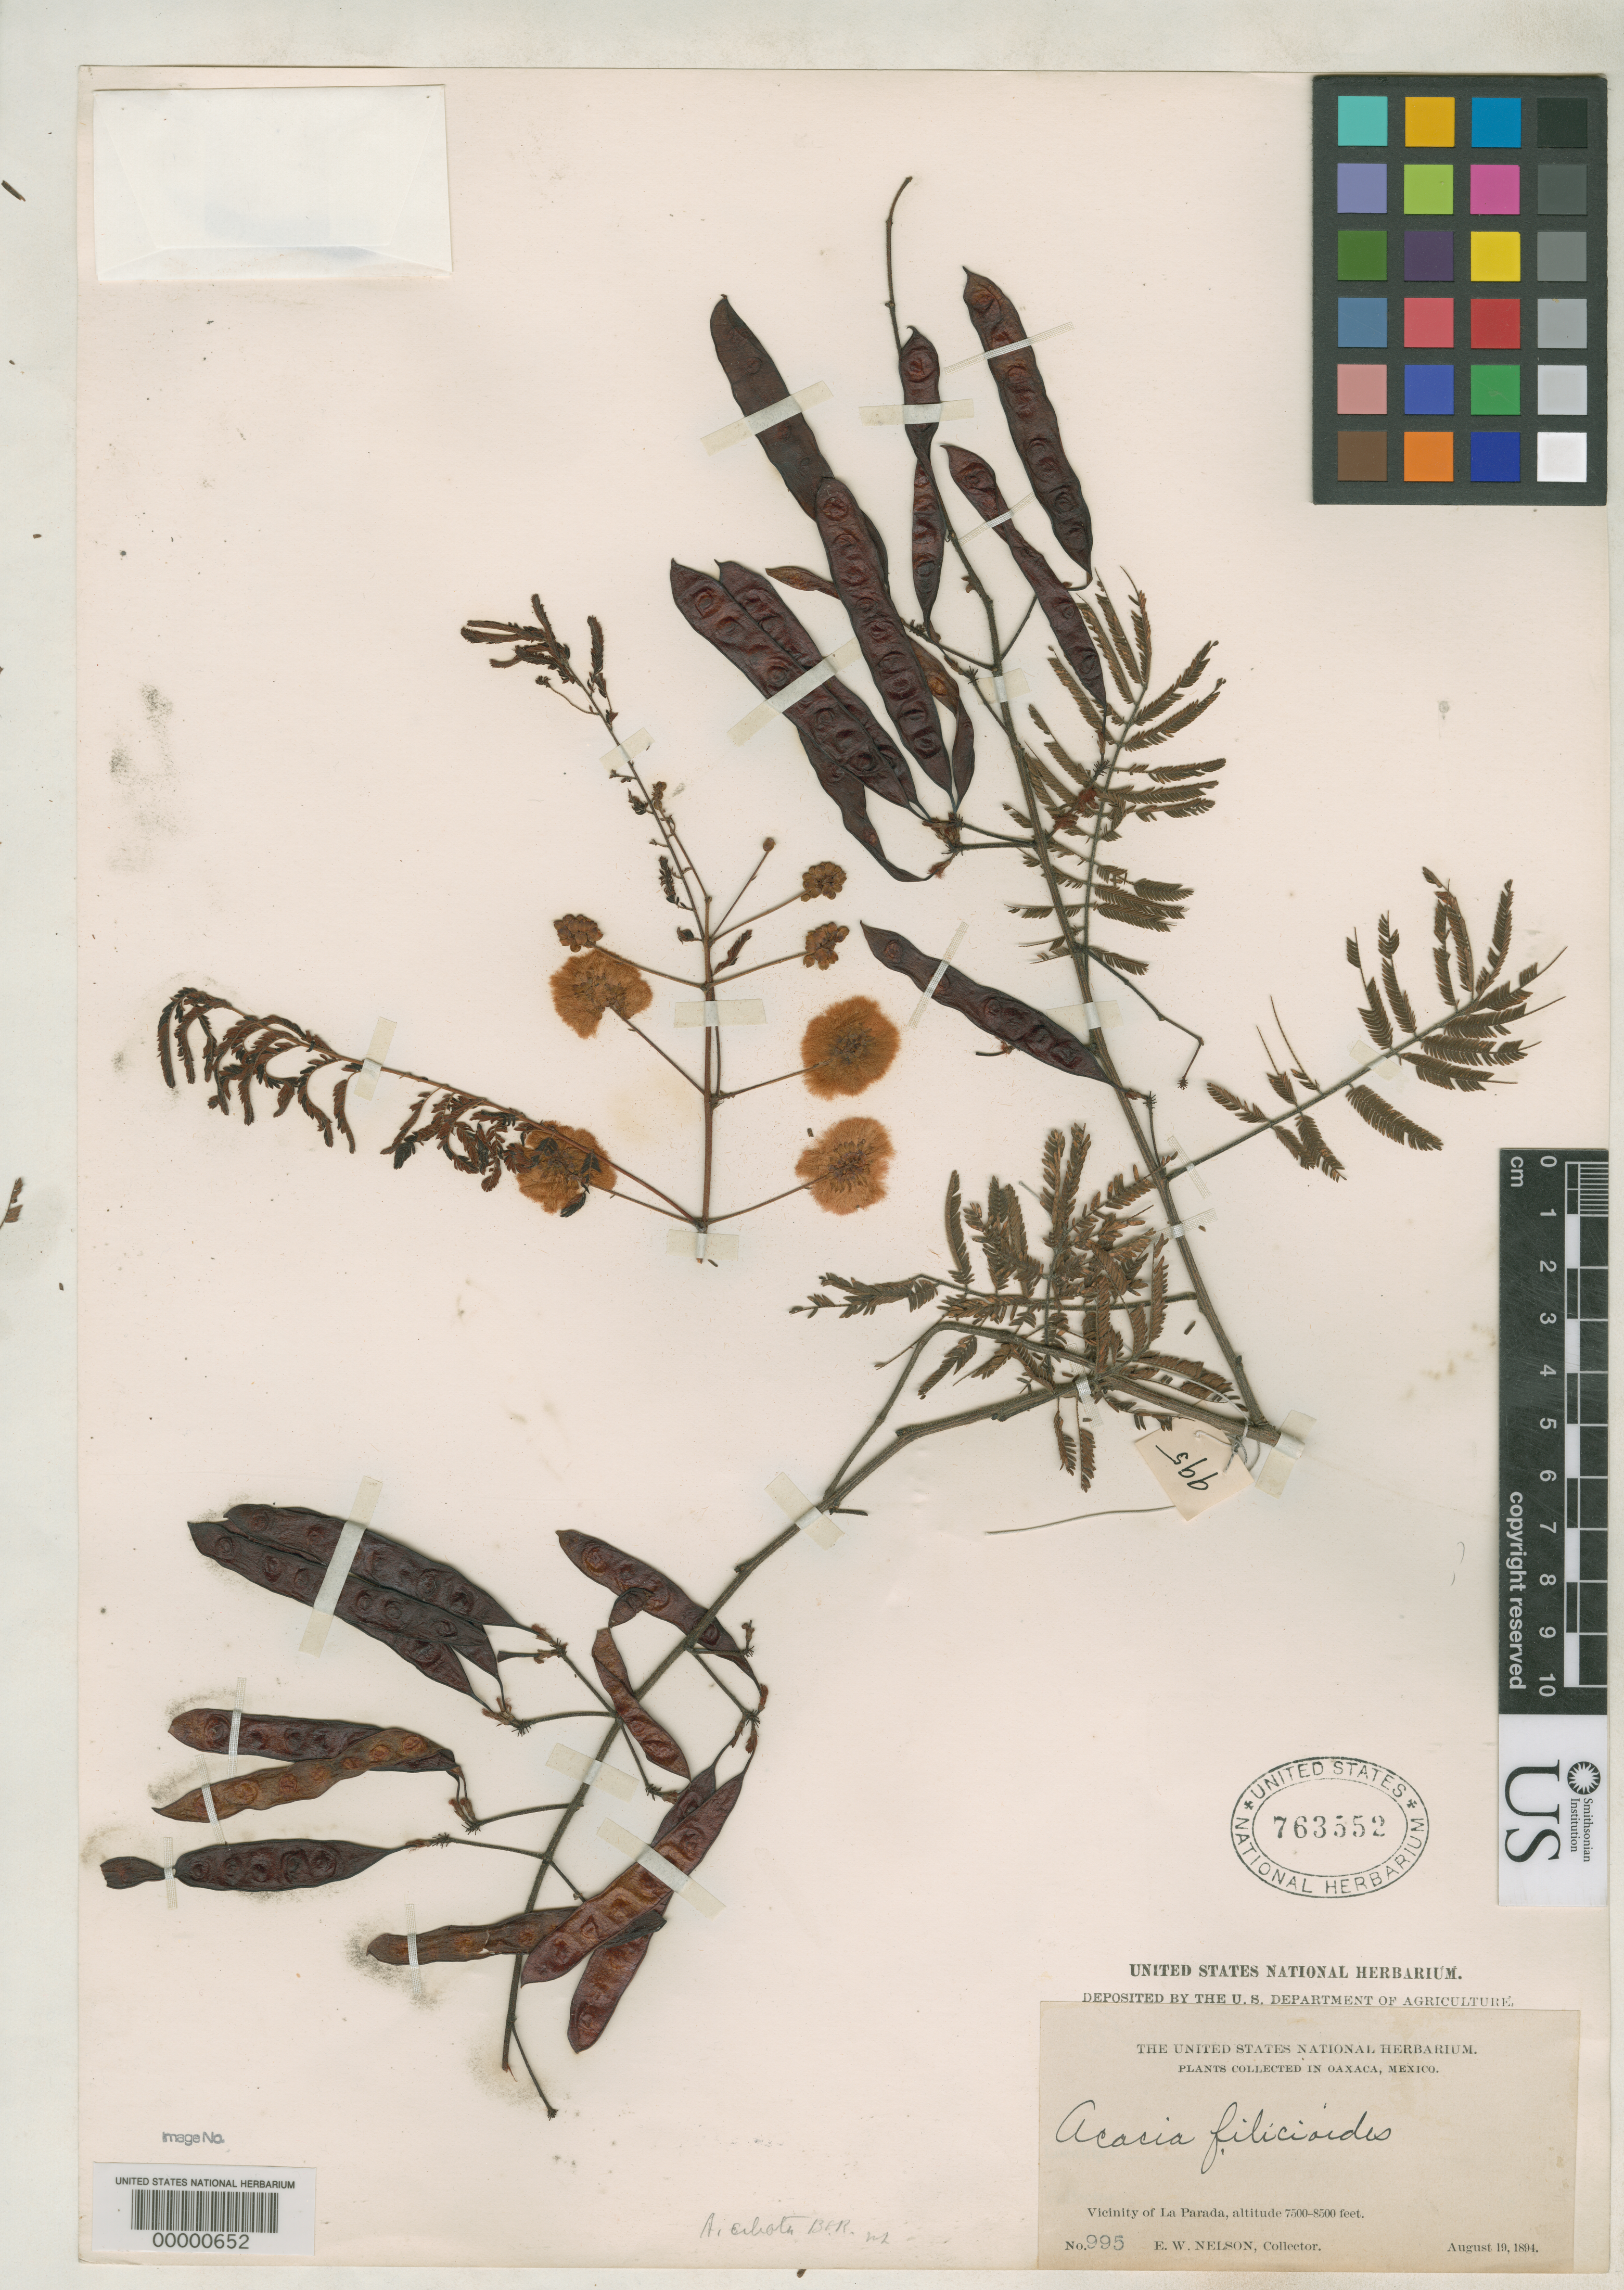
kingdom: Plantae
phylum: Tracheophyta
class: Magnoliopsida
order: Fabales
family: Fabaceae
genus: Acaciella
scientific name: Acaciella ciliata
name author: Britton & Rose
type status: Type Collection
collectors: E. W. Nelson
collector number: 995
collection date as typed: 1894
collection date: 1894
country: Mexico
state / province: Oaxaca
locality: La Paradis.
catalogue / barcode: US 763552